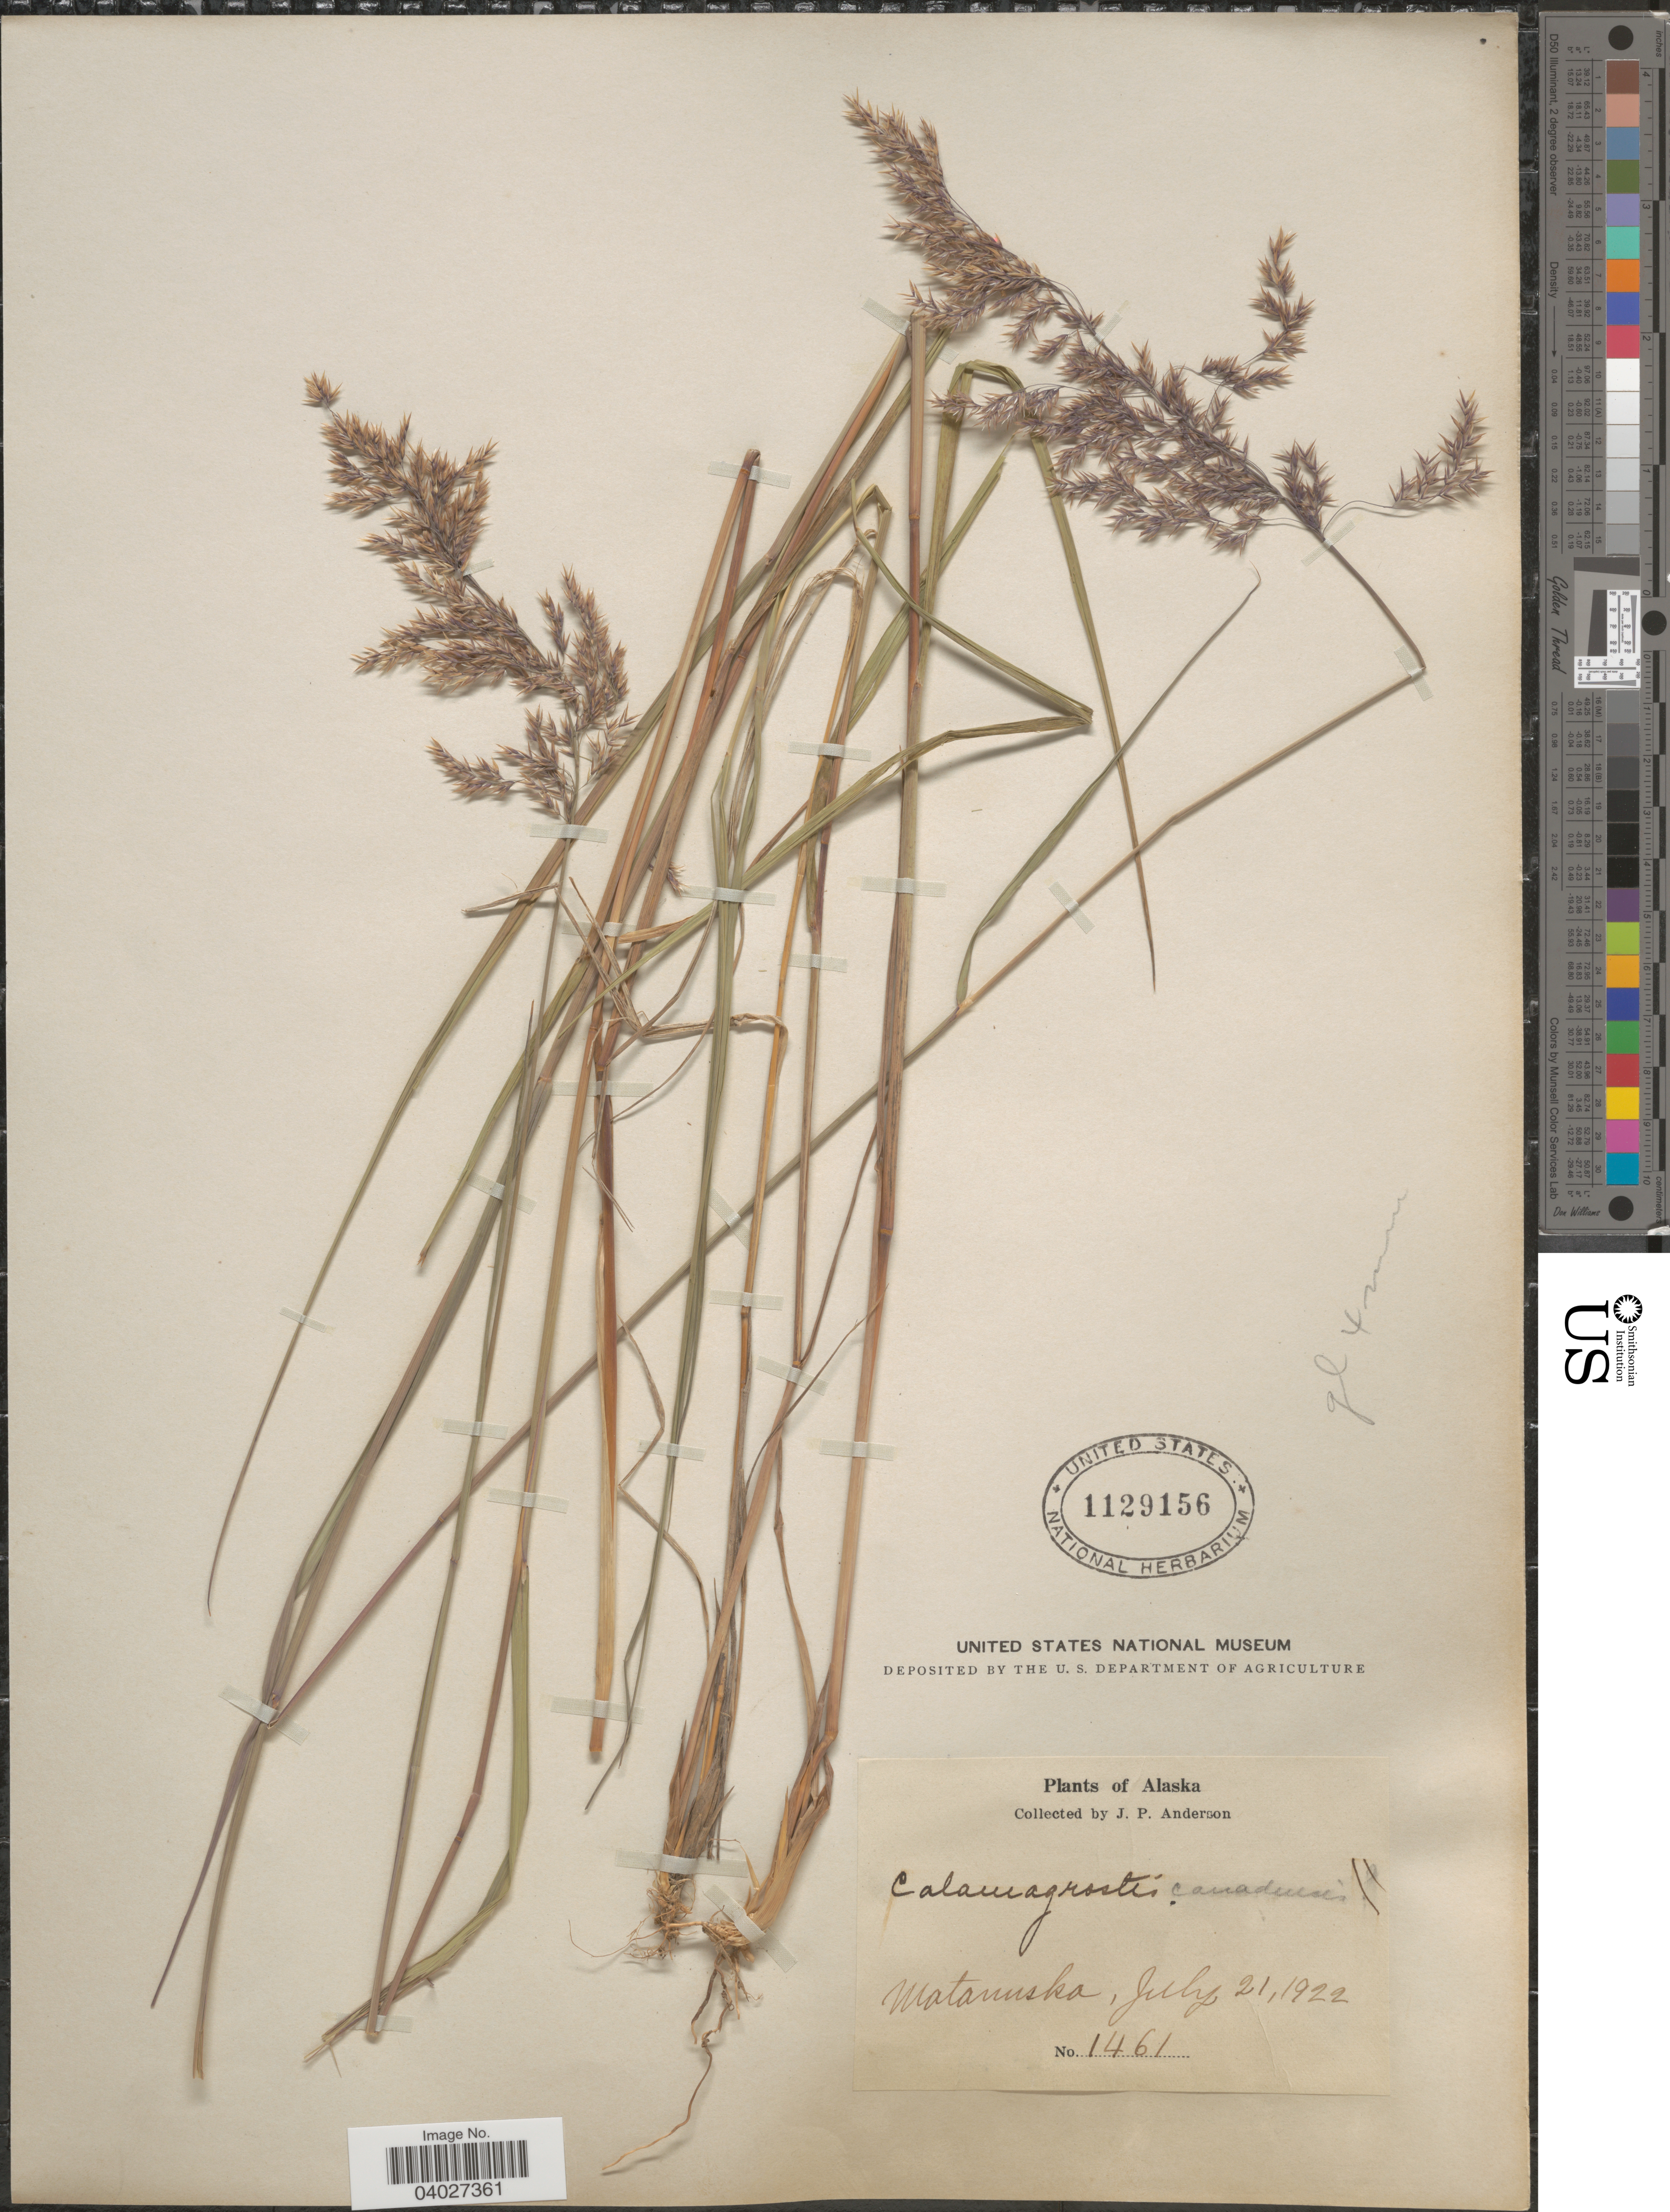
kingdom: Plantae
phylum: Tracheophyta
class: Liliopsida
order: Poales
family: Poaceae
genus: Calamagrostis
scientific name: Calamagrostis canadensis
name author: (Michx.) P. Beauv.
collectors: J. P. Anderson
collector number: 1461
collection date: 1922-07-21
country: United States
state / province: Alaska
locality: Matanuska.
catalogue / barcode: US 1129156